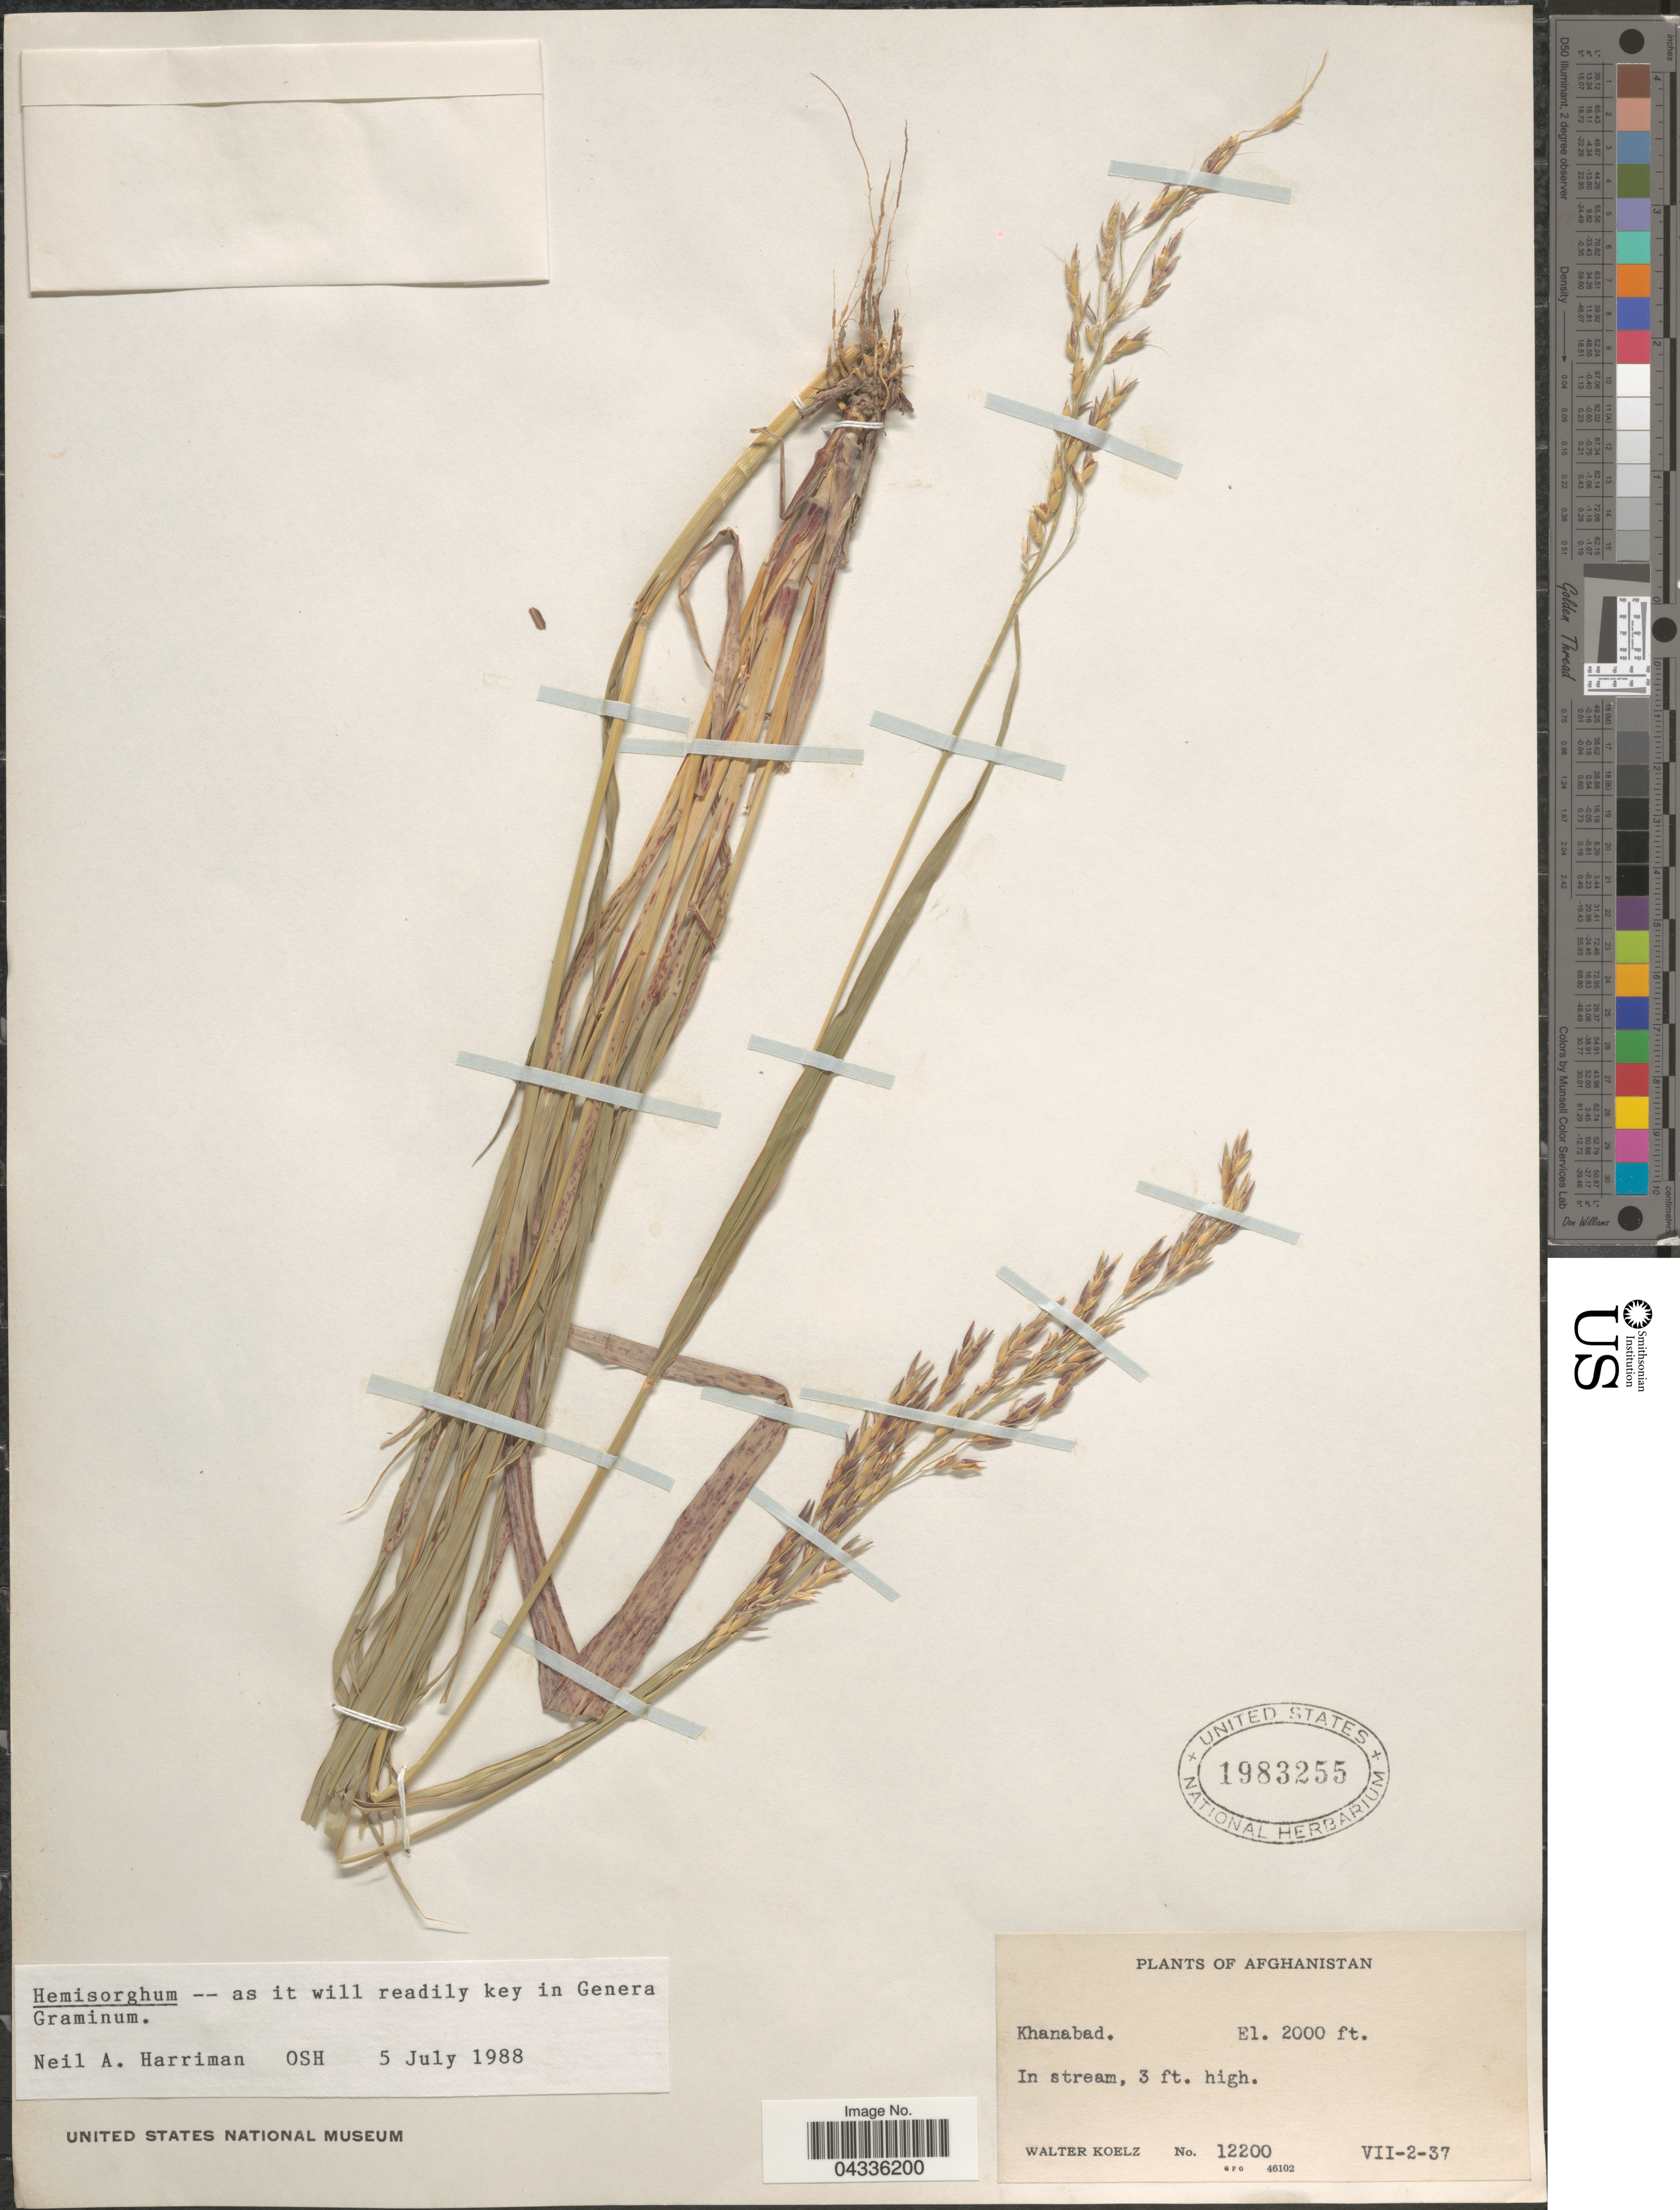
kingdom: Plantae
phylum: Tracheophyta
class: Liliopsida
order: Poales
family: Poaceae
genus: Hemisorghum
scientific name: Hemisorghum sp.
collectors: W. N. Koelz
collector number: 112200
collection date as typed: Transcribed d/m/y: 2/7/37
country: Afghanistan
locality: Khanabad.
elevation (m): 610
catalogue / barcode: US 1983255